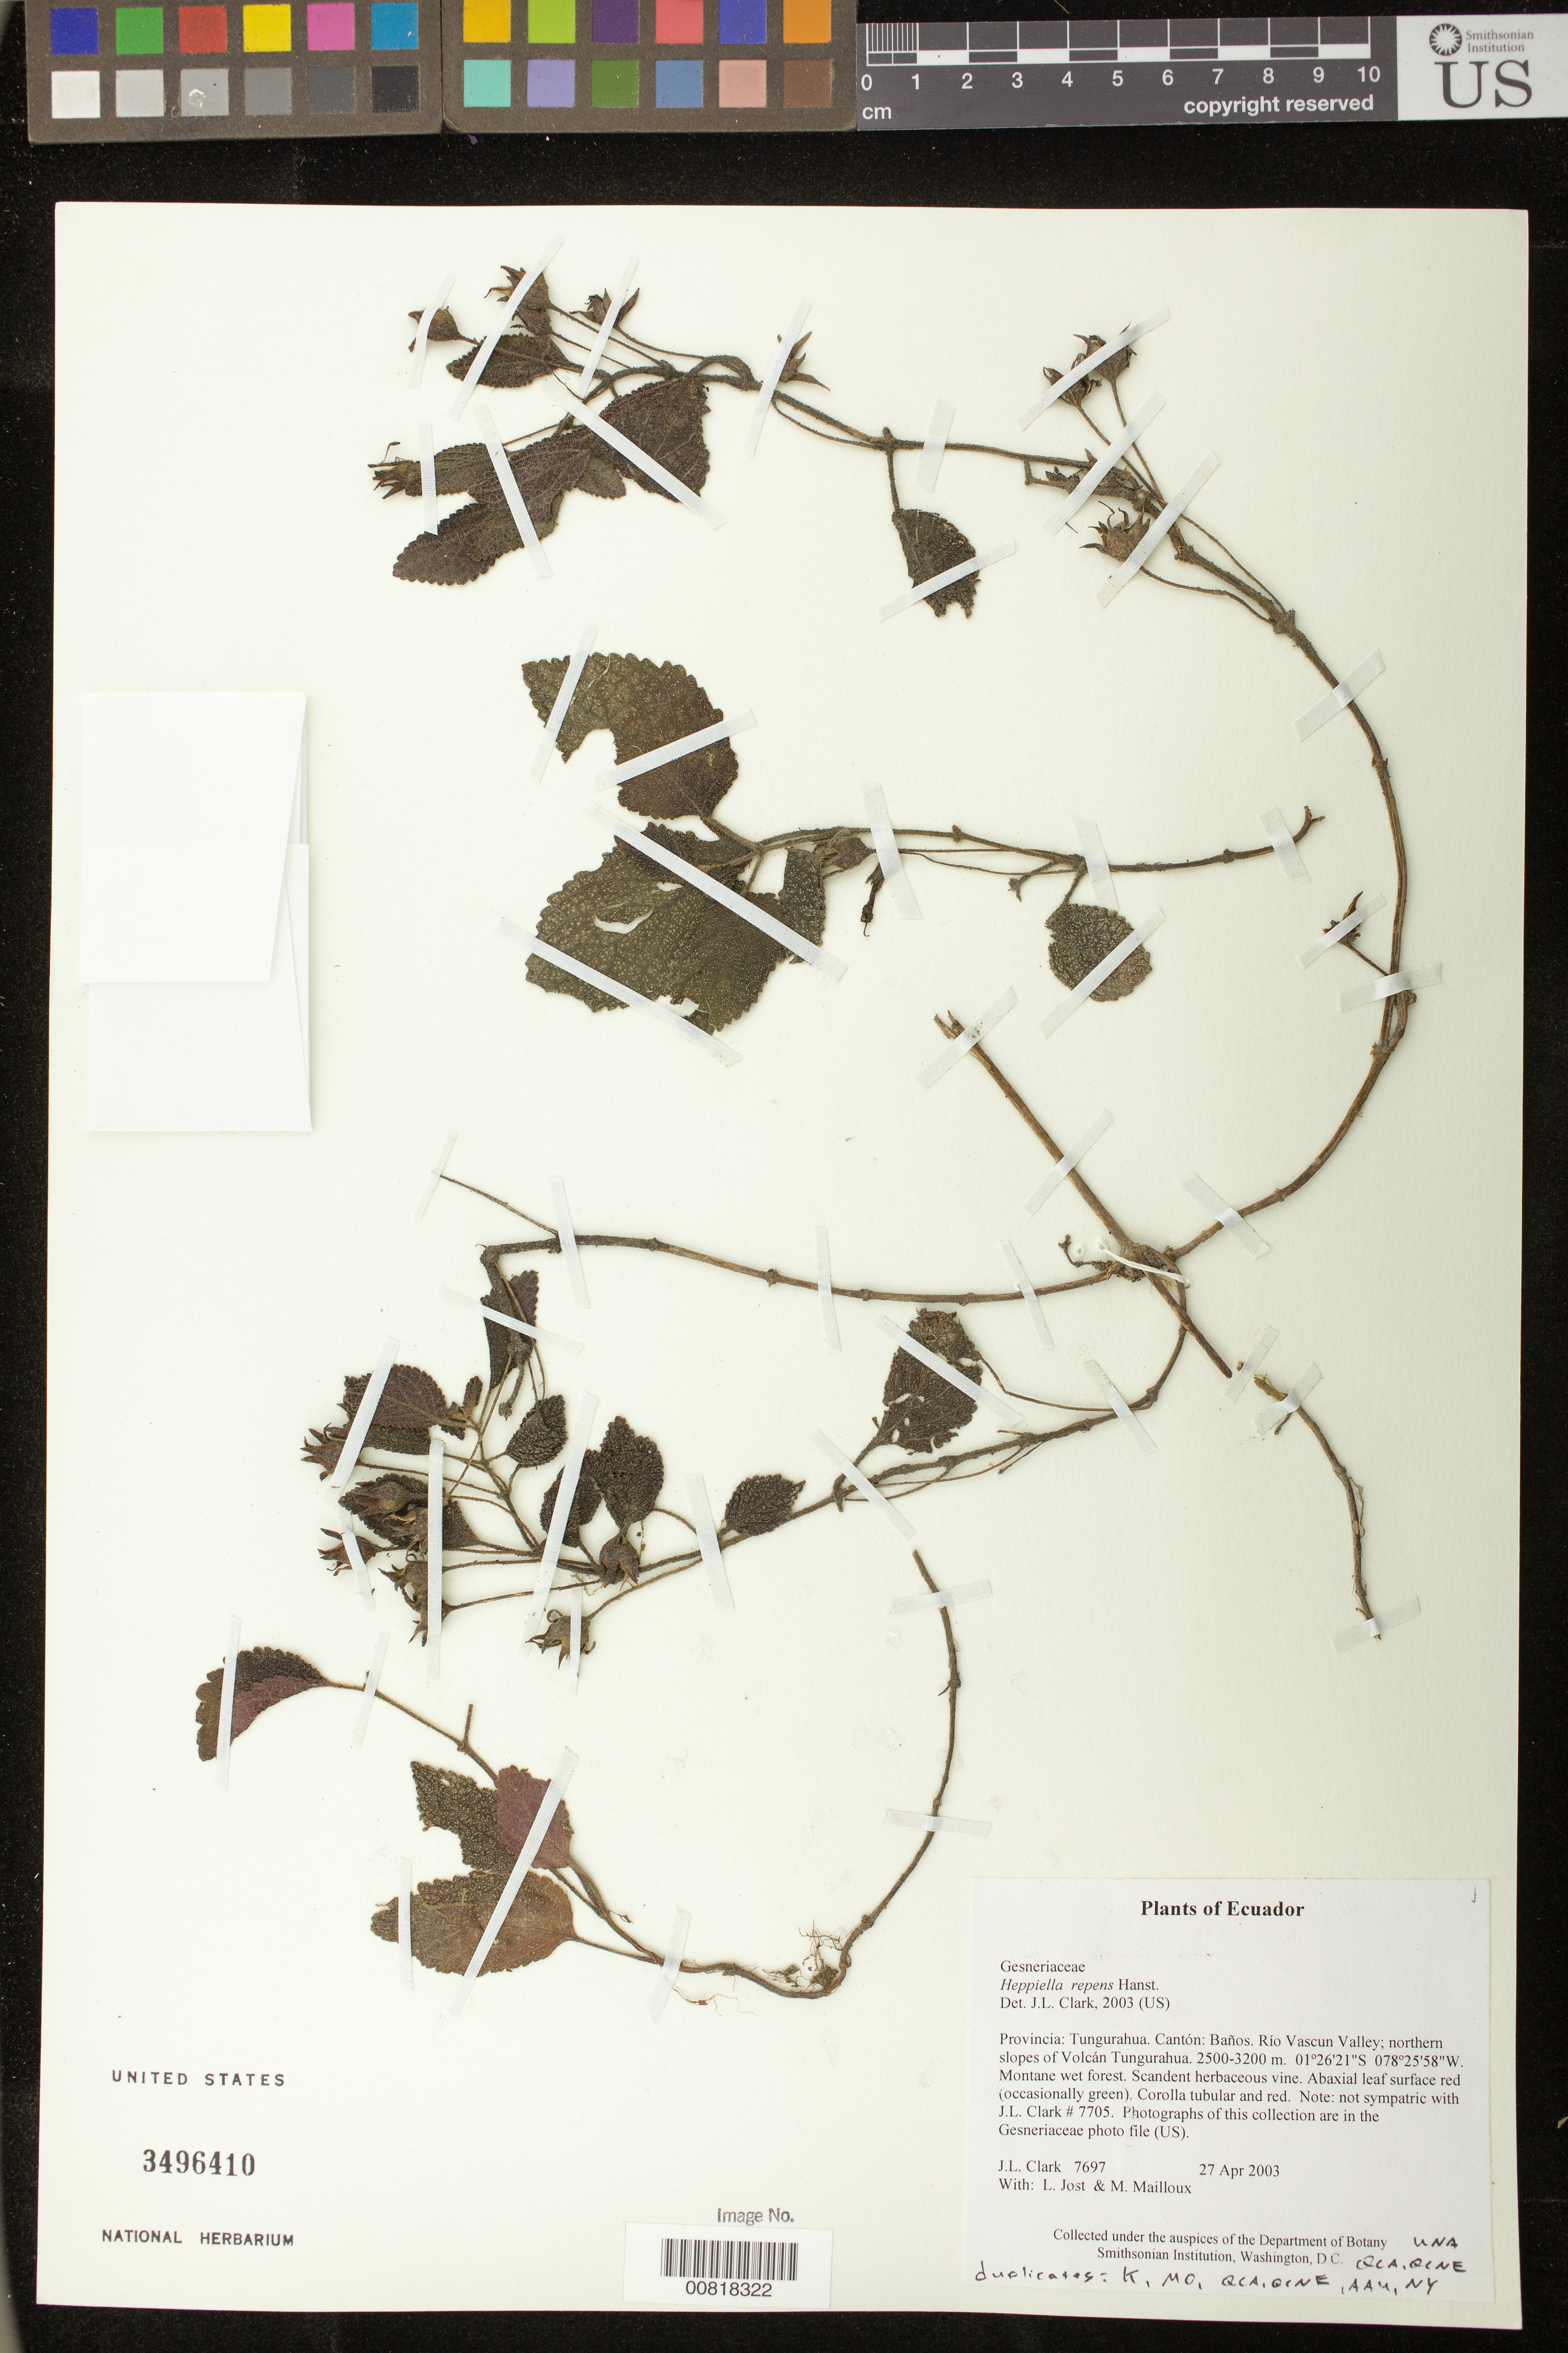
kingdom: Plantae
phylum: Tracheophyta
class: Magnoliopsida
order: Lamiales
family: Gesneriaceae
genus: Heppiella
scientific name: Heppiella repens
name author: Hanst.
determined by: Clark, J. L., (SEL), The Marie Selby Botanical Garden (UNITED STATES)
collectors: J. L. Clark, L. Jost & M. Mailloux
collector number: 7697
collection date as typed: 27 Apr 2003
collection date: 2003-04-27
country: Ecuador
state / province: Tungurahua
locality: Baños. Río Vascun Valley; northern slopes of Volcán Tungurahua.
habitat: Montane wet forest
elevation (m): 2500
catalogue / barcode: US 3496410